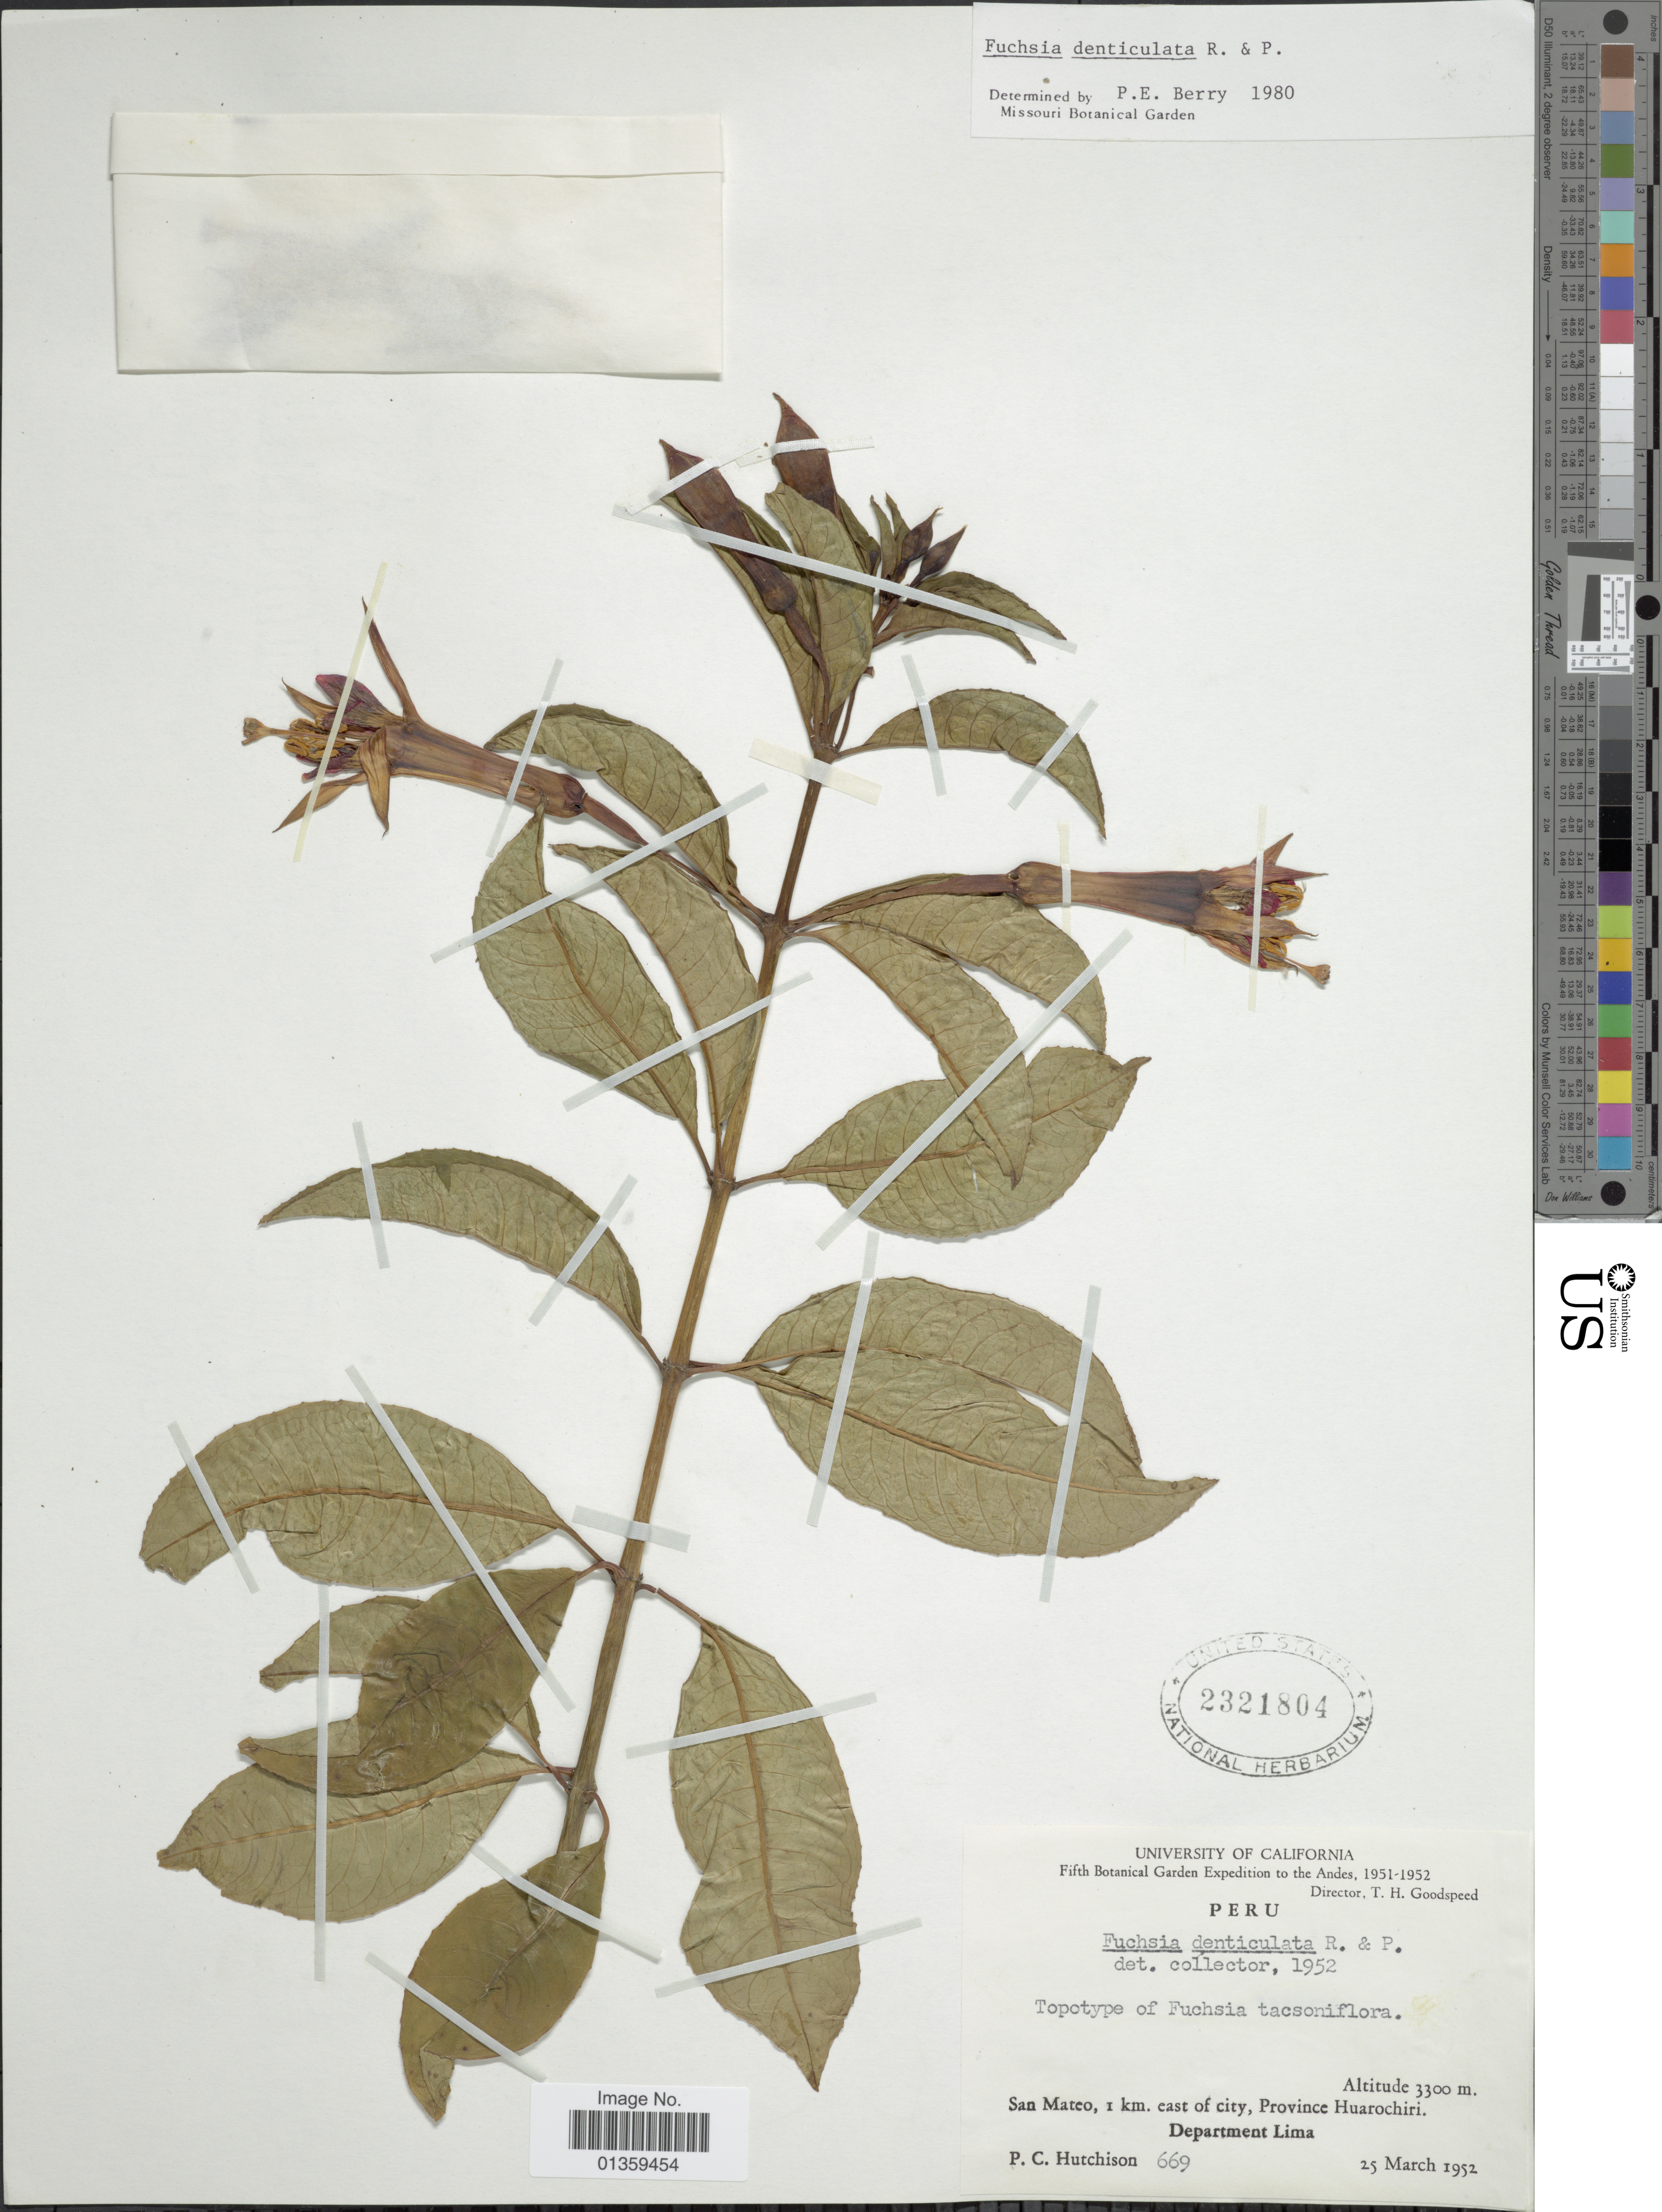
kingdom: Plantae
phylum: Tracheophyta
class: Magnoliopsida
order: Myrtales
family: Onagraceae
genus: Fuchsia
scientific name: Fuchsia denticulata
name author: Ruiz & Pav.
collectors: P. C. Hutchison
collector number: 669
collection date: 1952-03-25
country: Peru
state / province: Lima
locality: San Mateo, 1 km. east of city, Province Huarochiri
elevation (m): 3300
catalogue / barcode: US 2321804